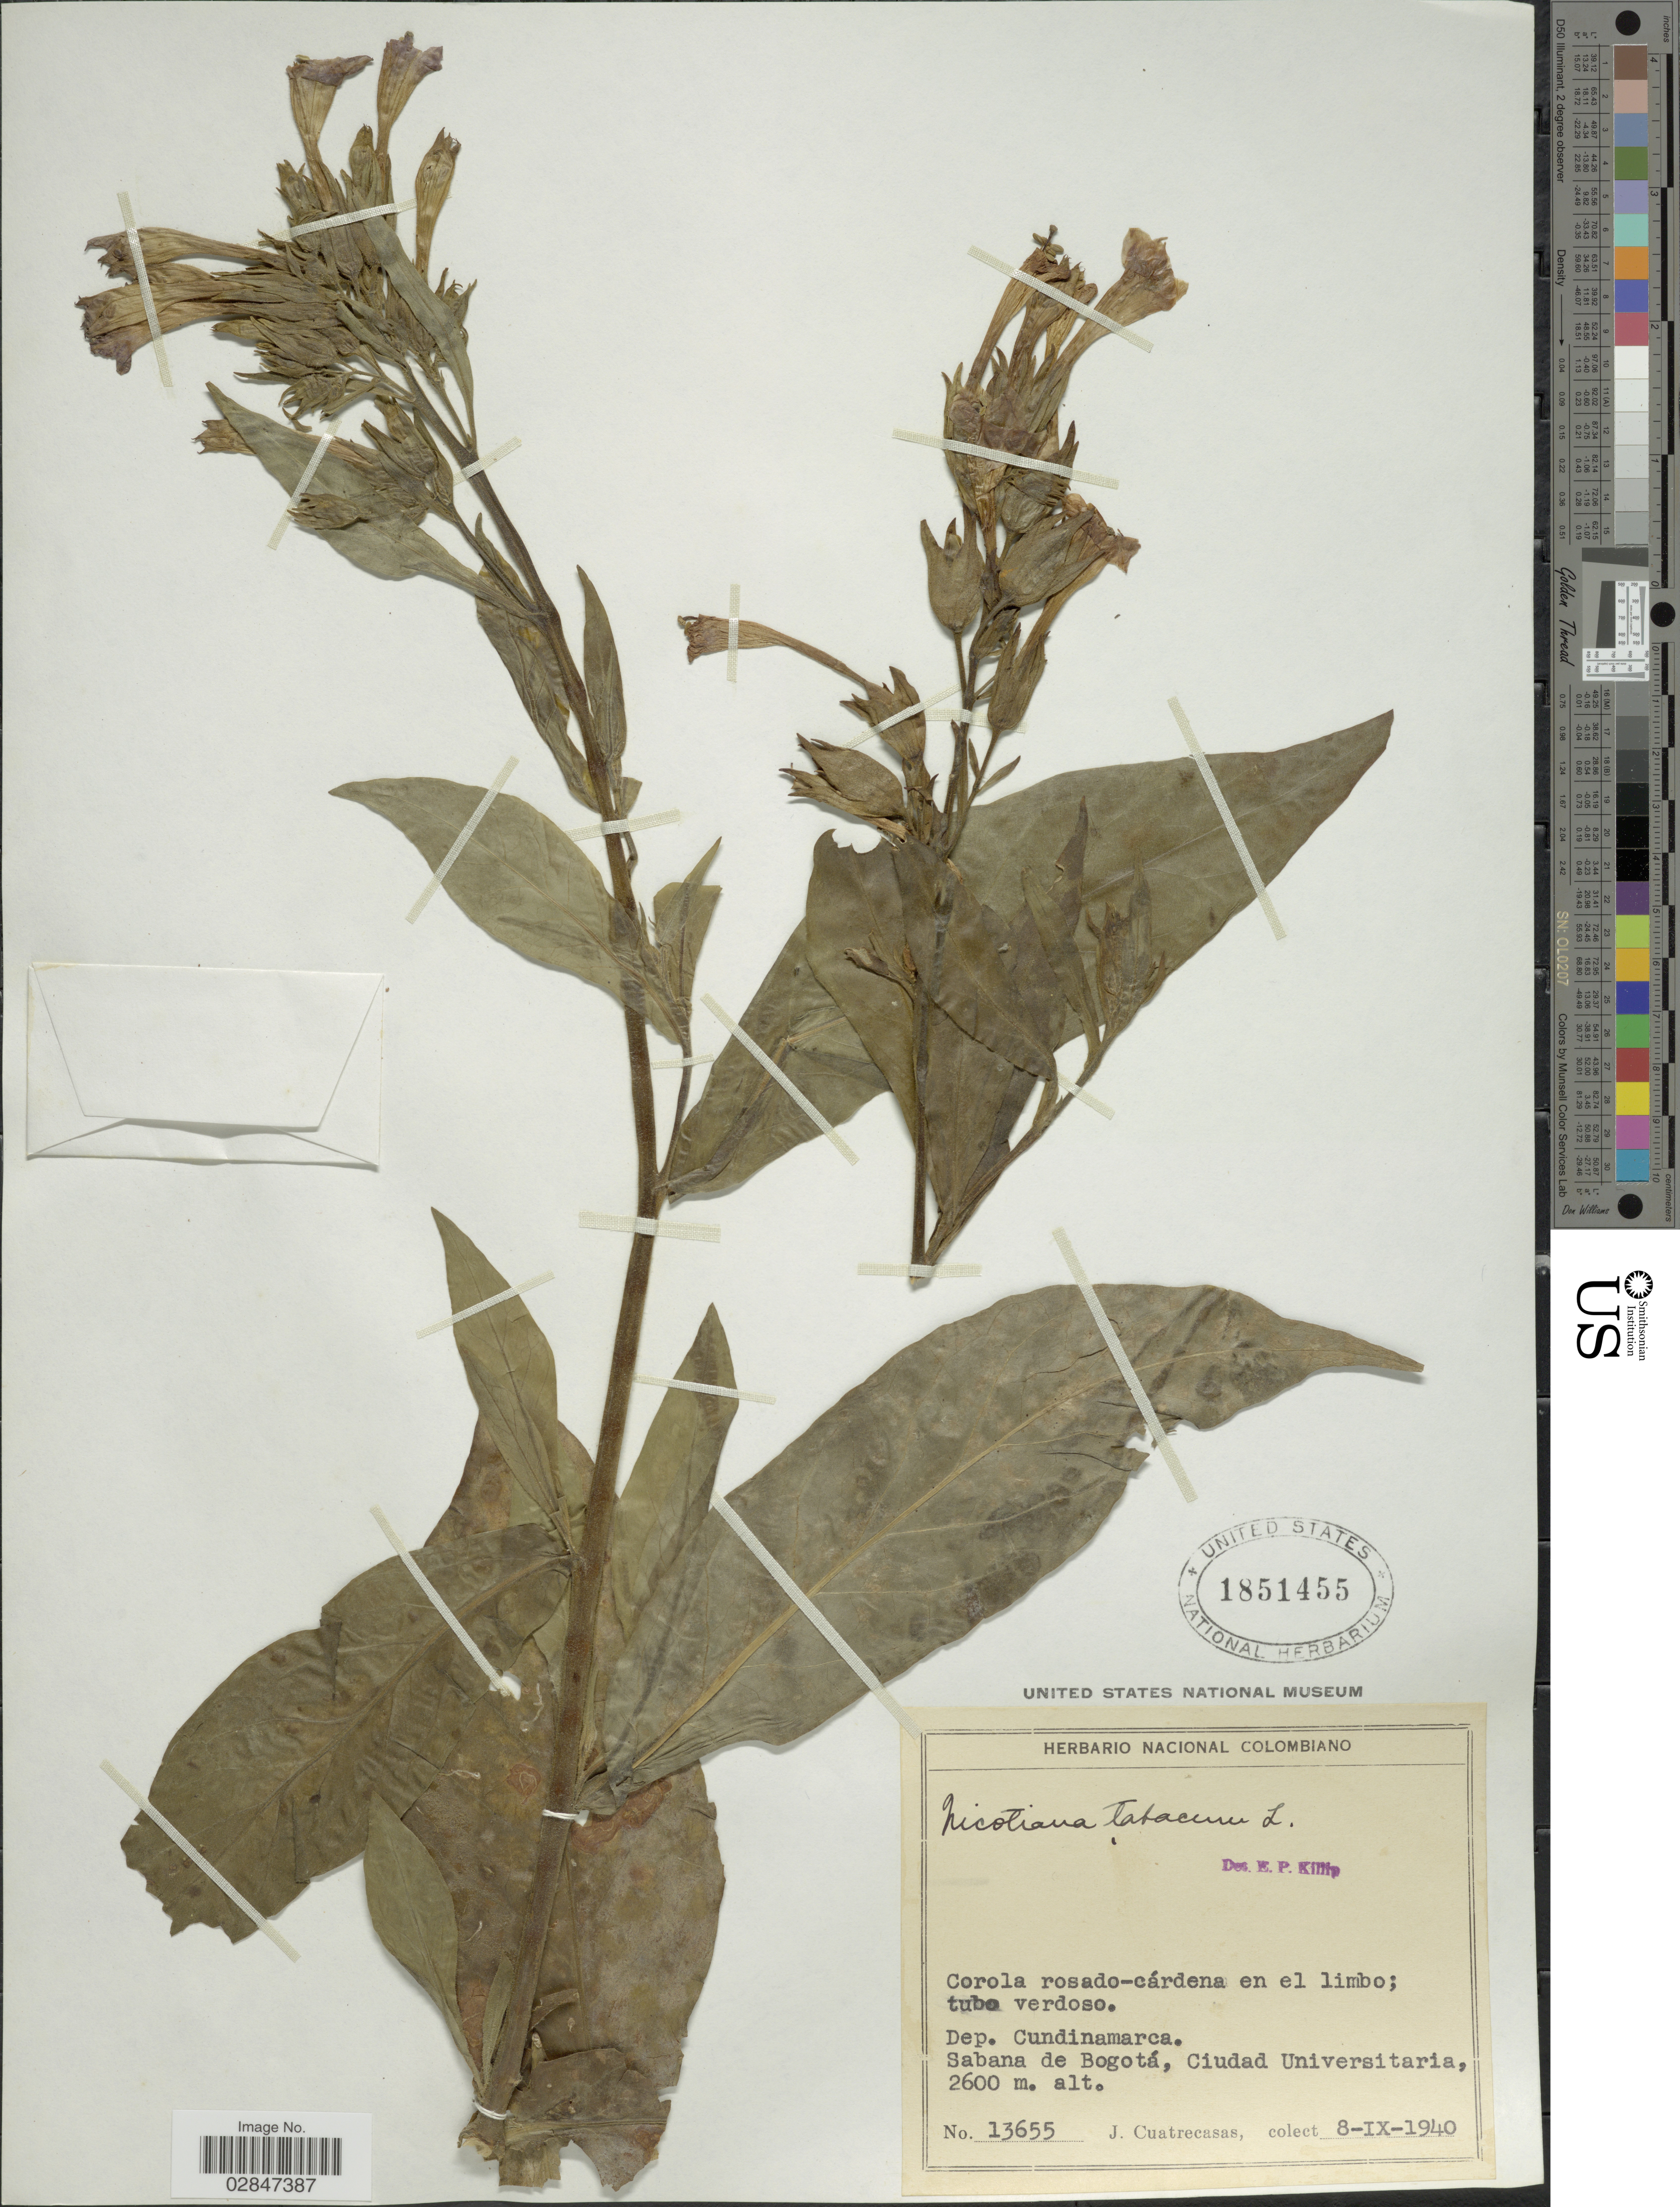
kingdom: Plantae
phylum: Tracheophyta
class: Magnoliopsida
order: Solanales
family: Solanaceae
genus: Nicotiana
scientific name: Nicotiana tabacum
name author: L.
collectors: J. Cuatrecasas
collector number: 13655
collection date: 1940-09-08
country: Colombia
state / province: Cundinamarca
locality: Sabana de Bogotá, Ciudad Universitaria.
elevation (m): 2600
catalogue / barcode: US 1851455